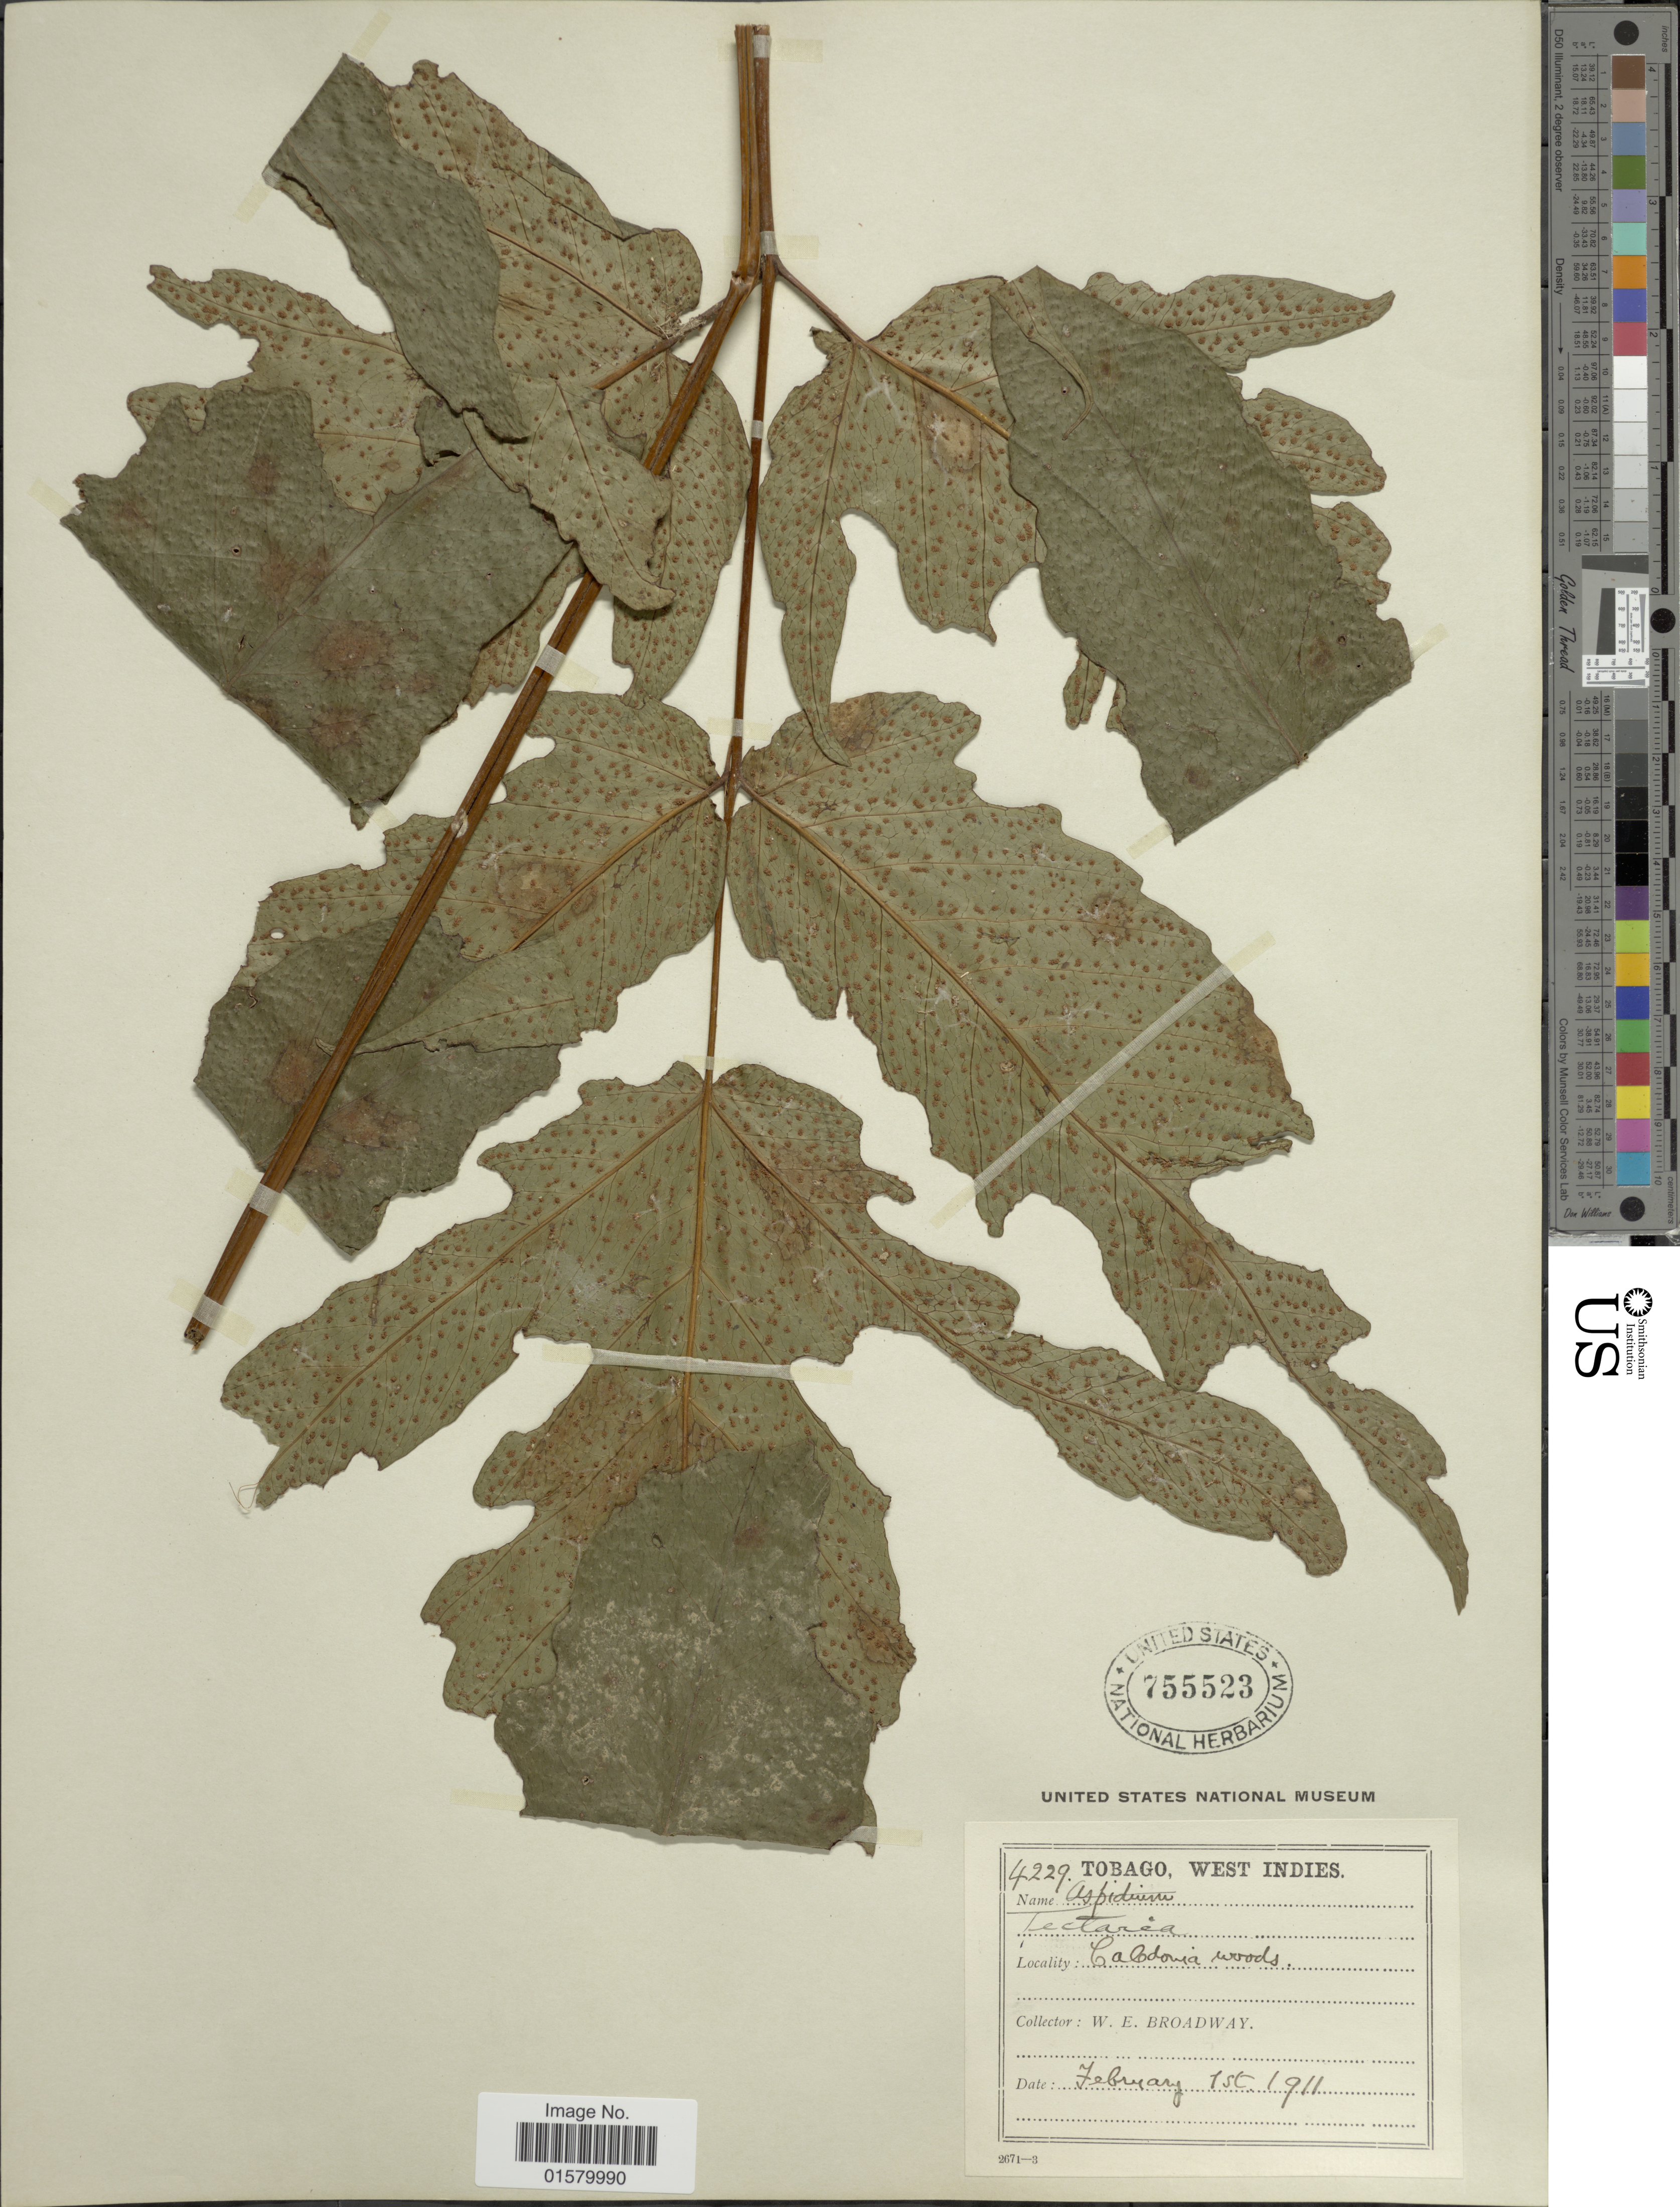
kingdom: Plantae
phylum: Tracheophyta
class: Polypodiopsida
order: Polypodiales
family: Tectariaceae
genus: Tectaria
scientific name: Tectaria trifoliata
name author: (L.) Cav.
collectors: W. E. Broadway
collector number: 4229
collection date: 1911-02-01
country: Trinidad and Tobago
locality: Tobago, West Indies, Caledonia woods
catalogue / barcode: US 755523